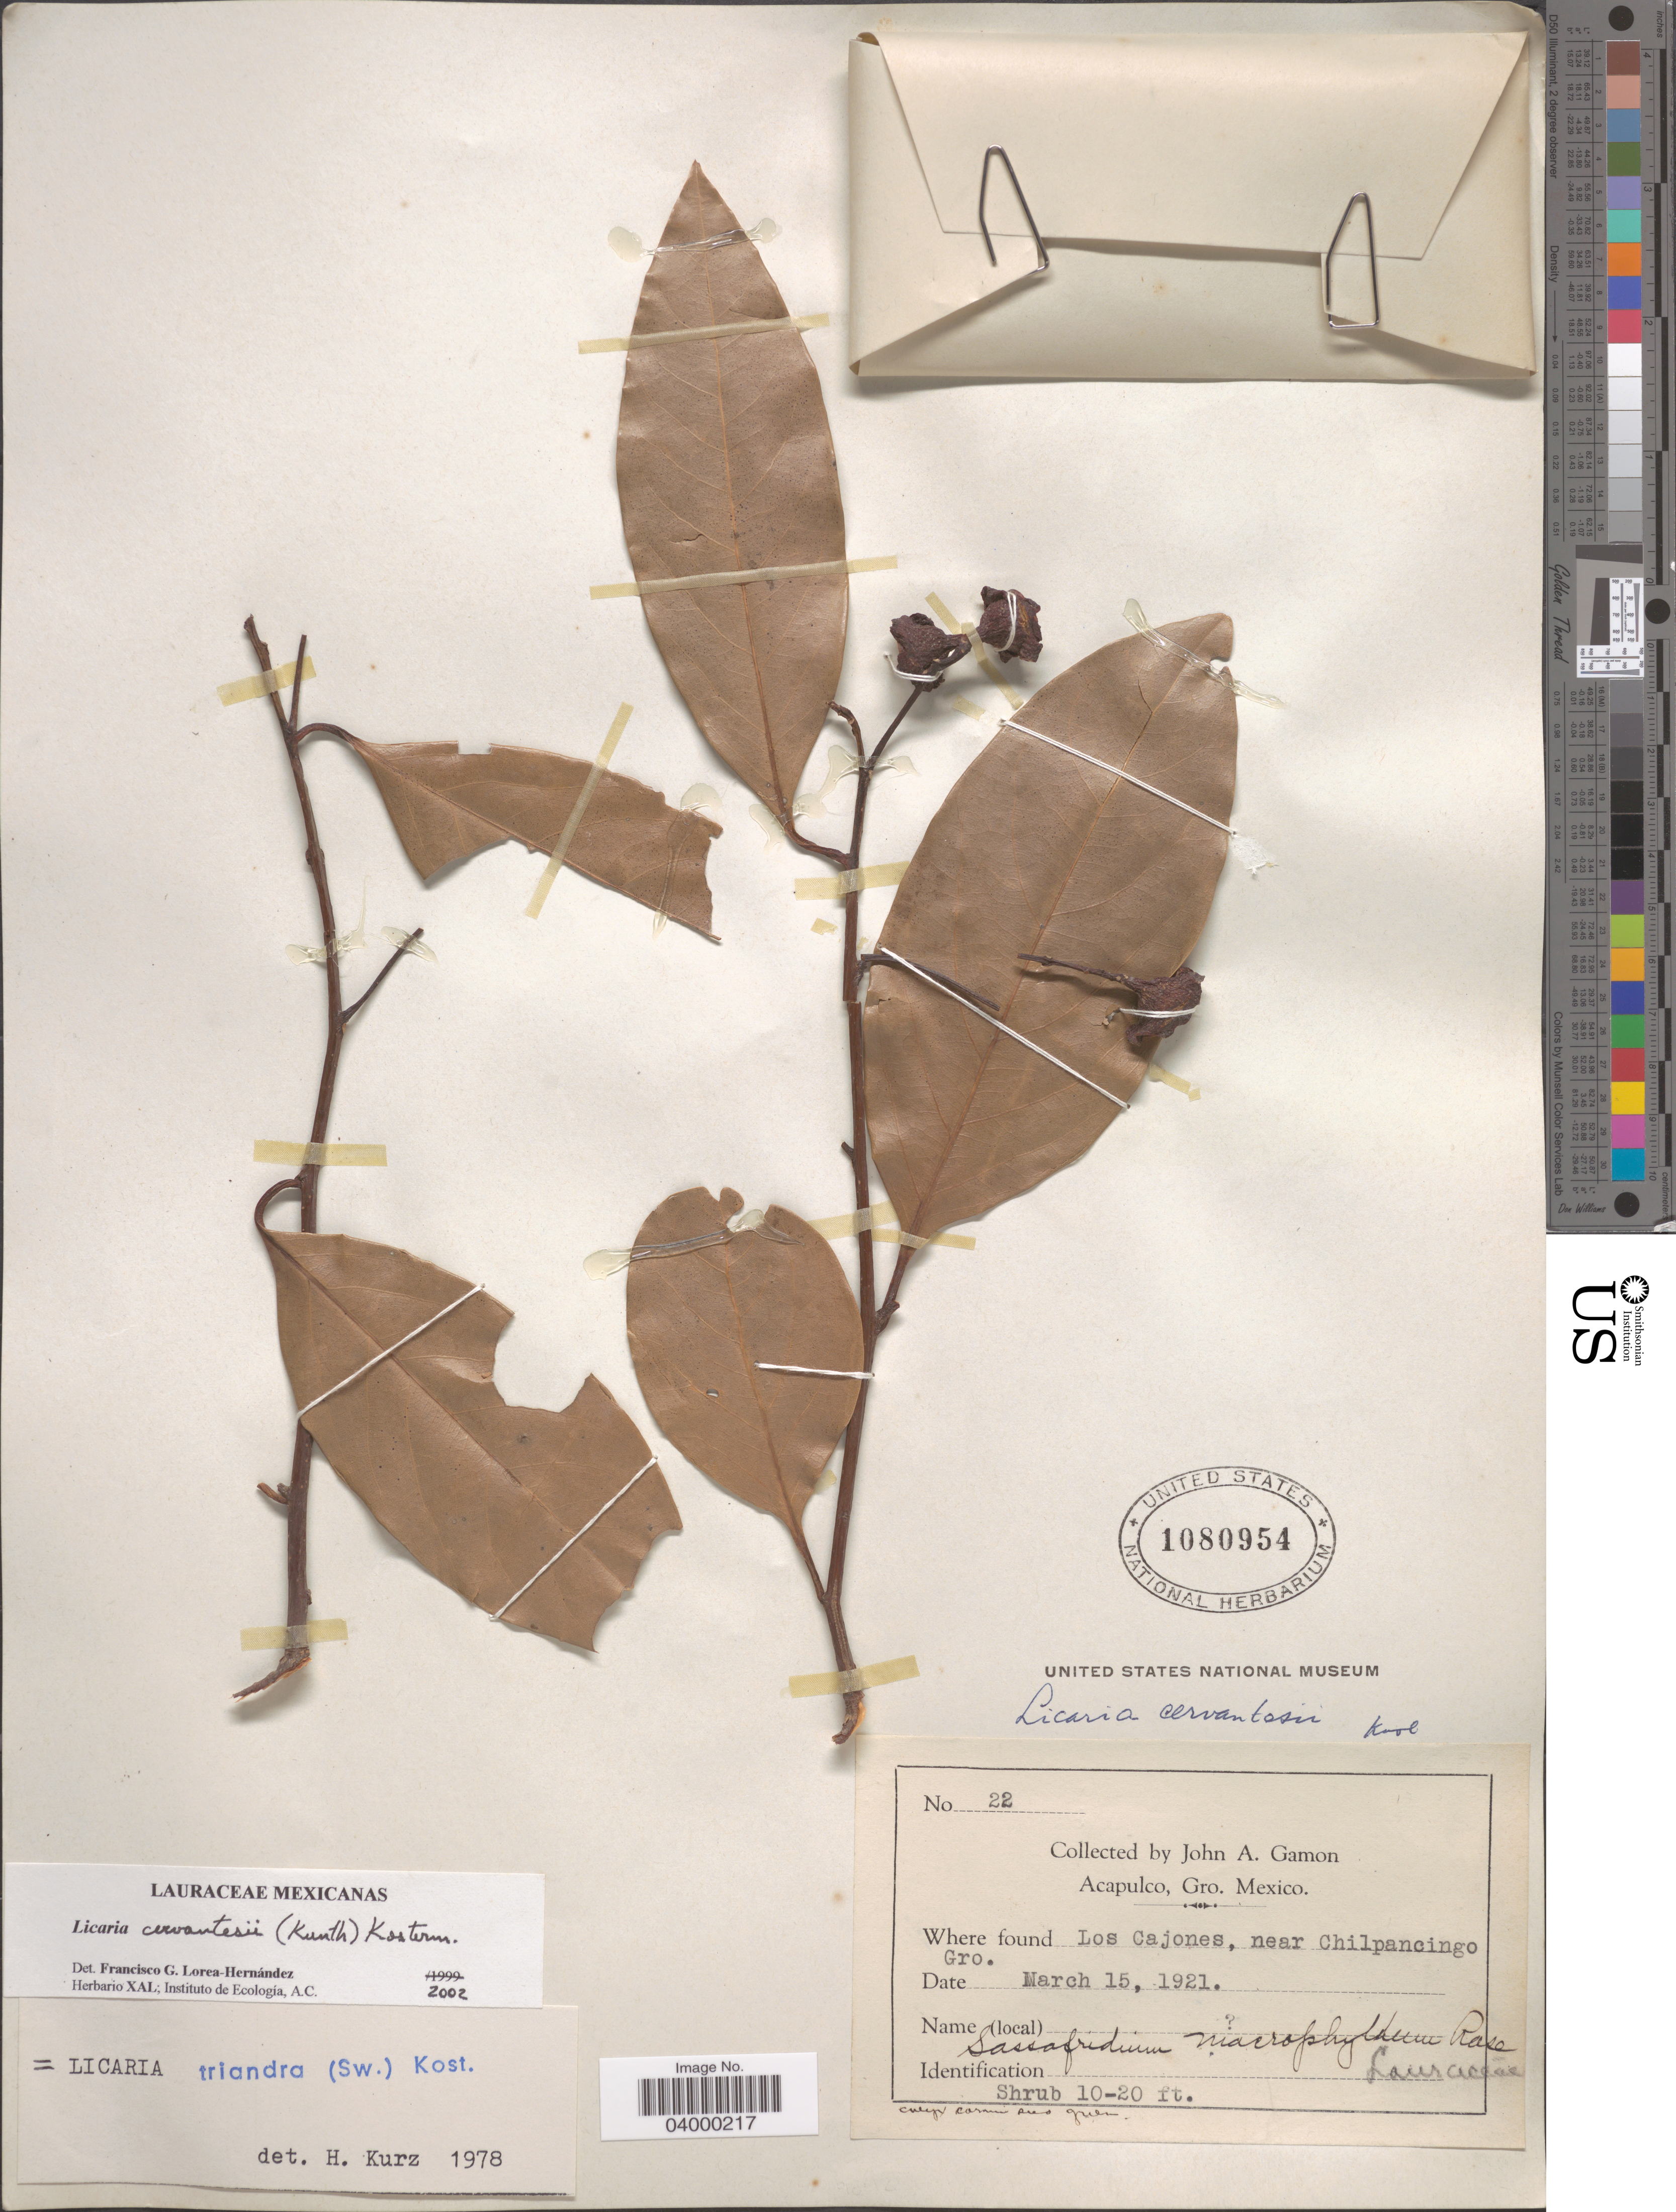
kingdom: Plantae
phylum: Tracheophyta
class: Magnoliopsida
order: Laurales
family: Lauraceae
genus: Licaria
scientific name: Licaria cervantesii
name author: (Kunth) Kosterm.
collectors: J. Gamon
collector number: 22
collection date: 1921-03-15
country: Mexico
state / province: Guerrero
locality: Los Cajones, near Chilpancingo.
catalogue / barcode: US 1080954